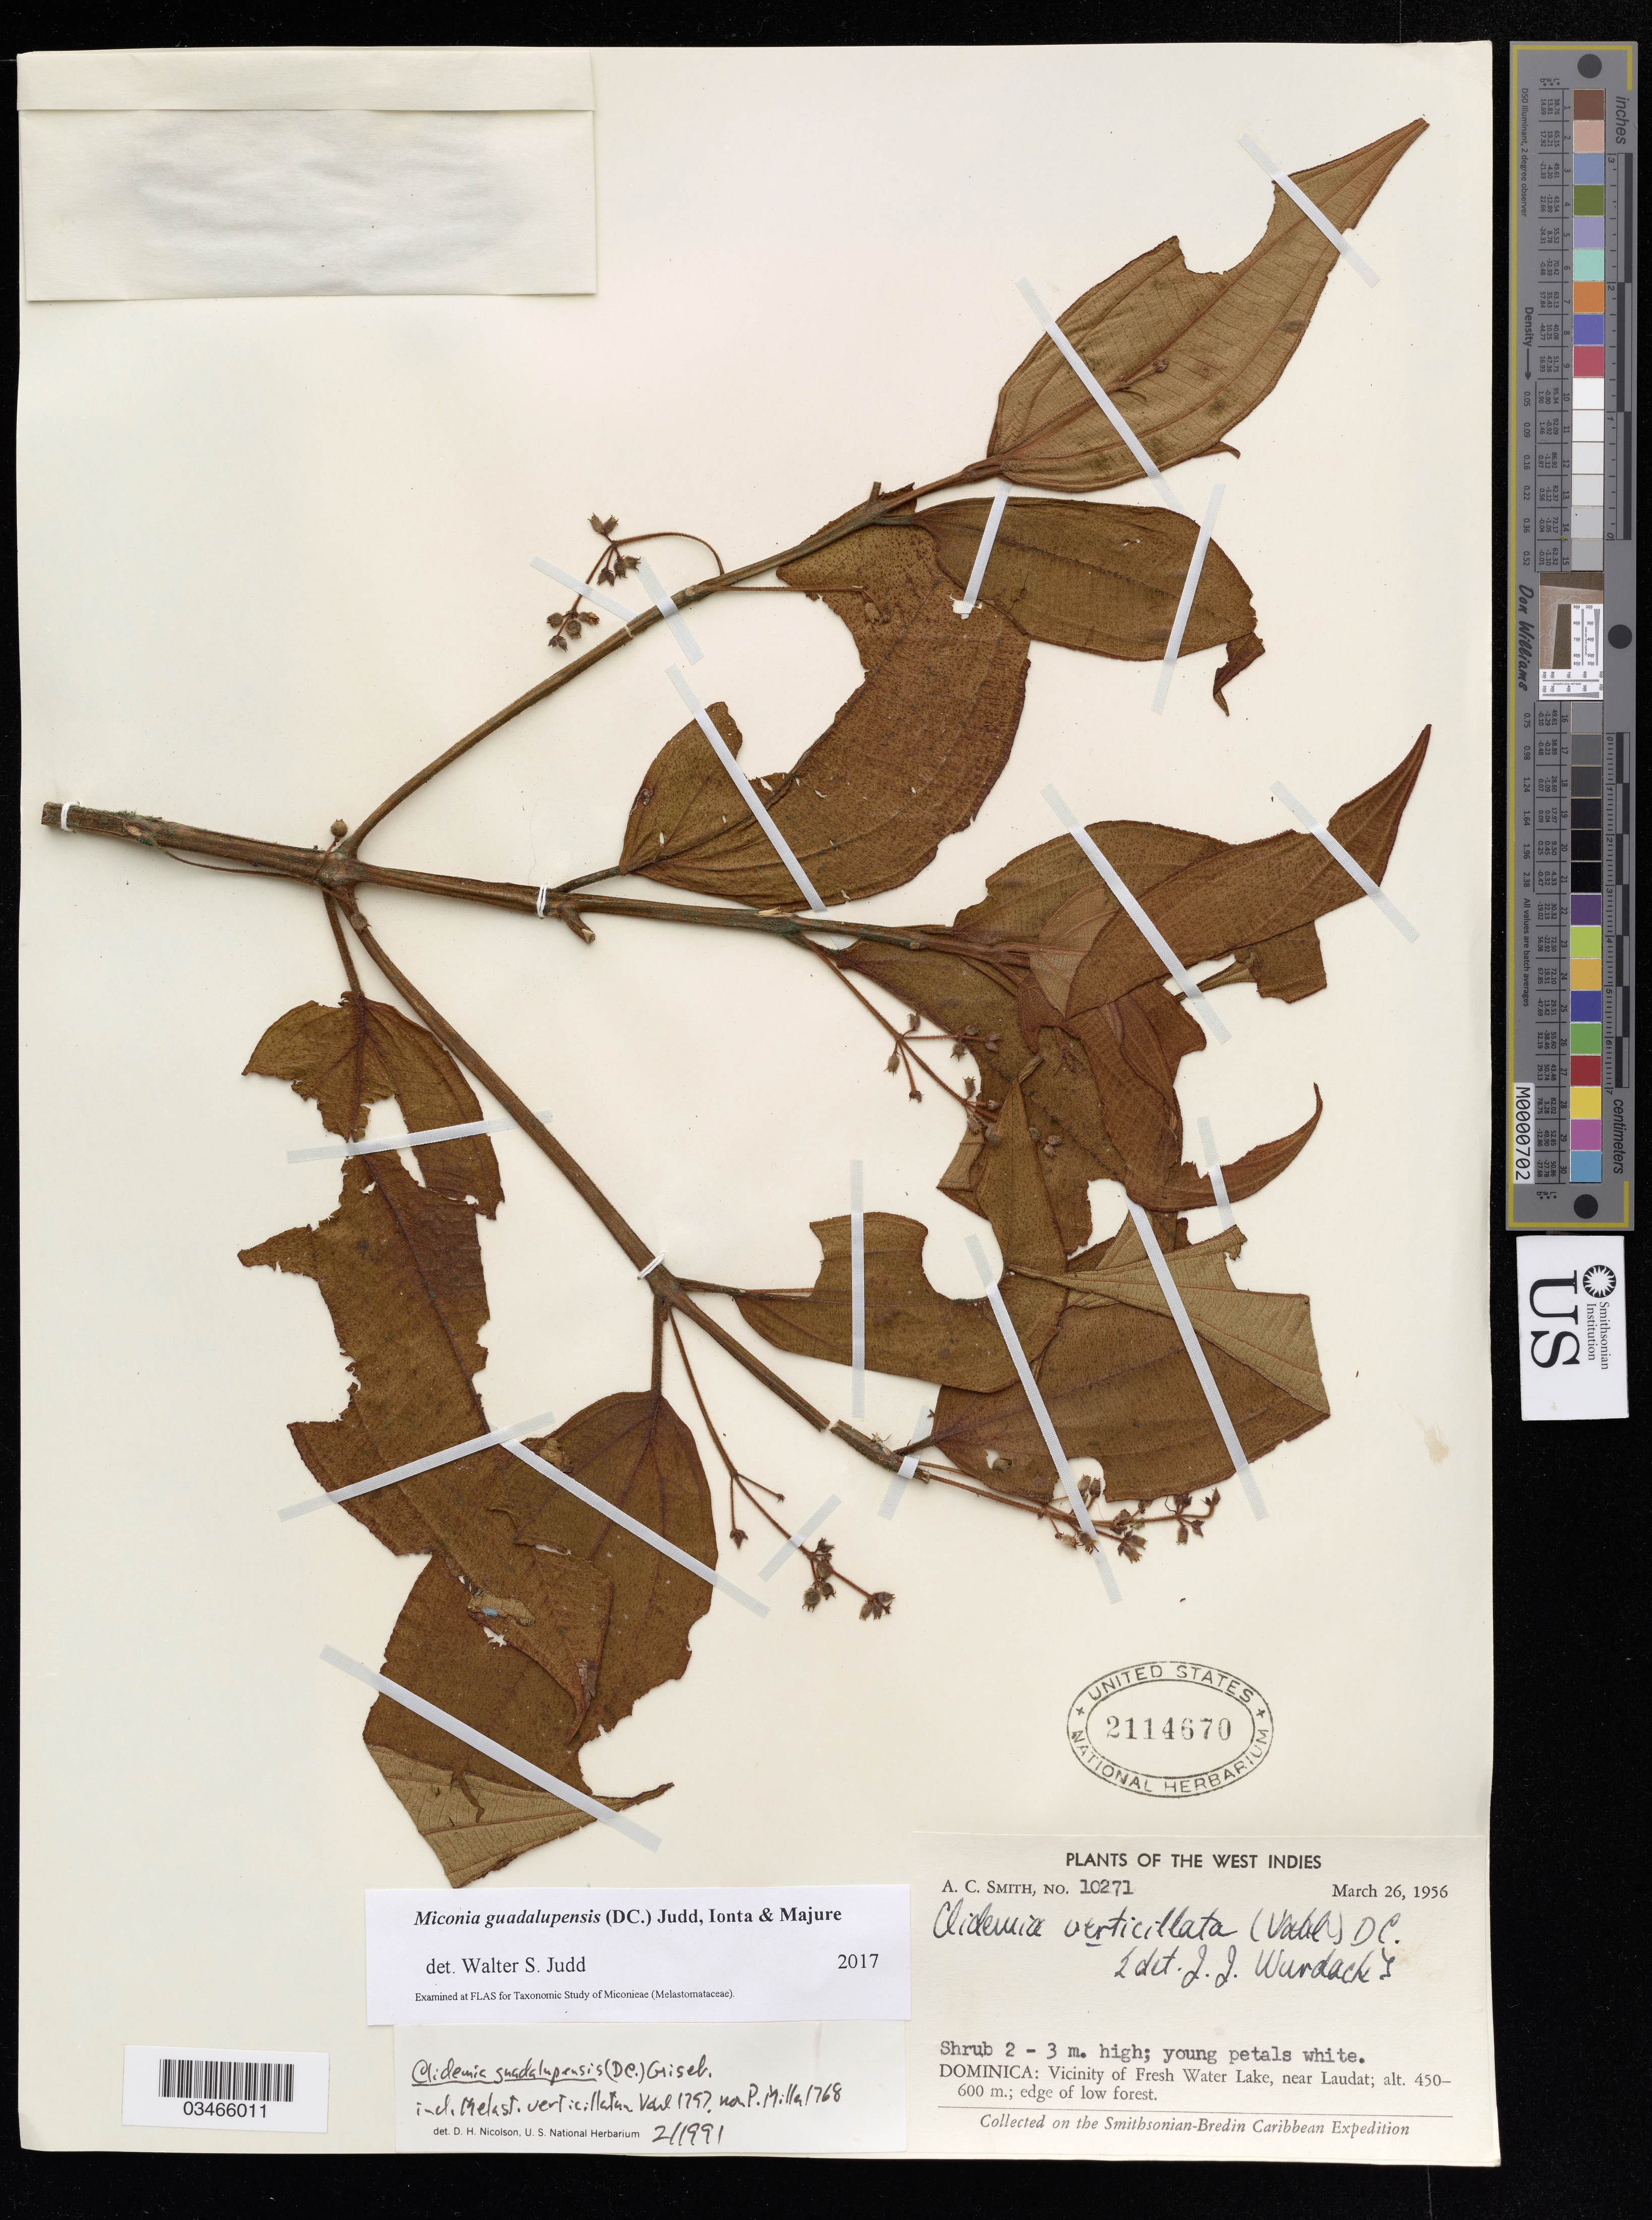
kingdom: Plantae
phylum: Tracheophyta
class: Magnoliopsida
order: Myrtales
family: Melastomataceae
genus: Miconia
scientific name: Miconia guadalupensis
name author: (DC.) Judd et al.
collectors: A. C. Smith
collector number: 10271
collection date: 1956-03-26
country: Dominica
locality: Vicinity of Fresh Water Lake, near Laudat.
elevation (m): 450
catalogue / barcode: US 2114670